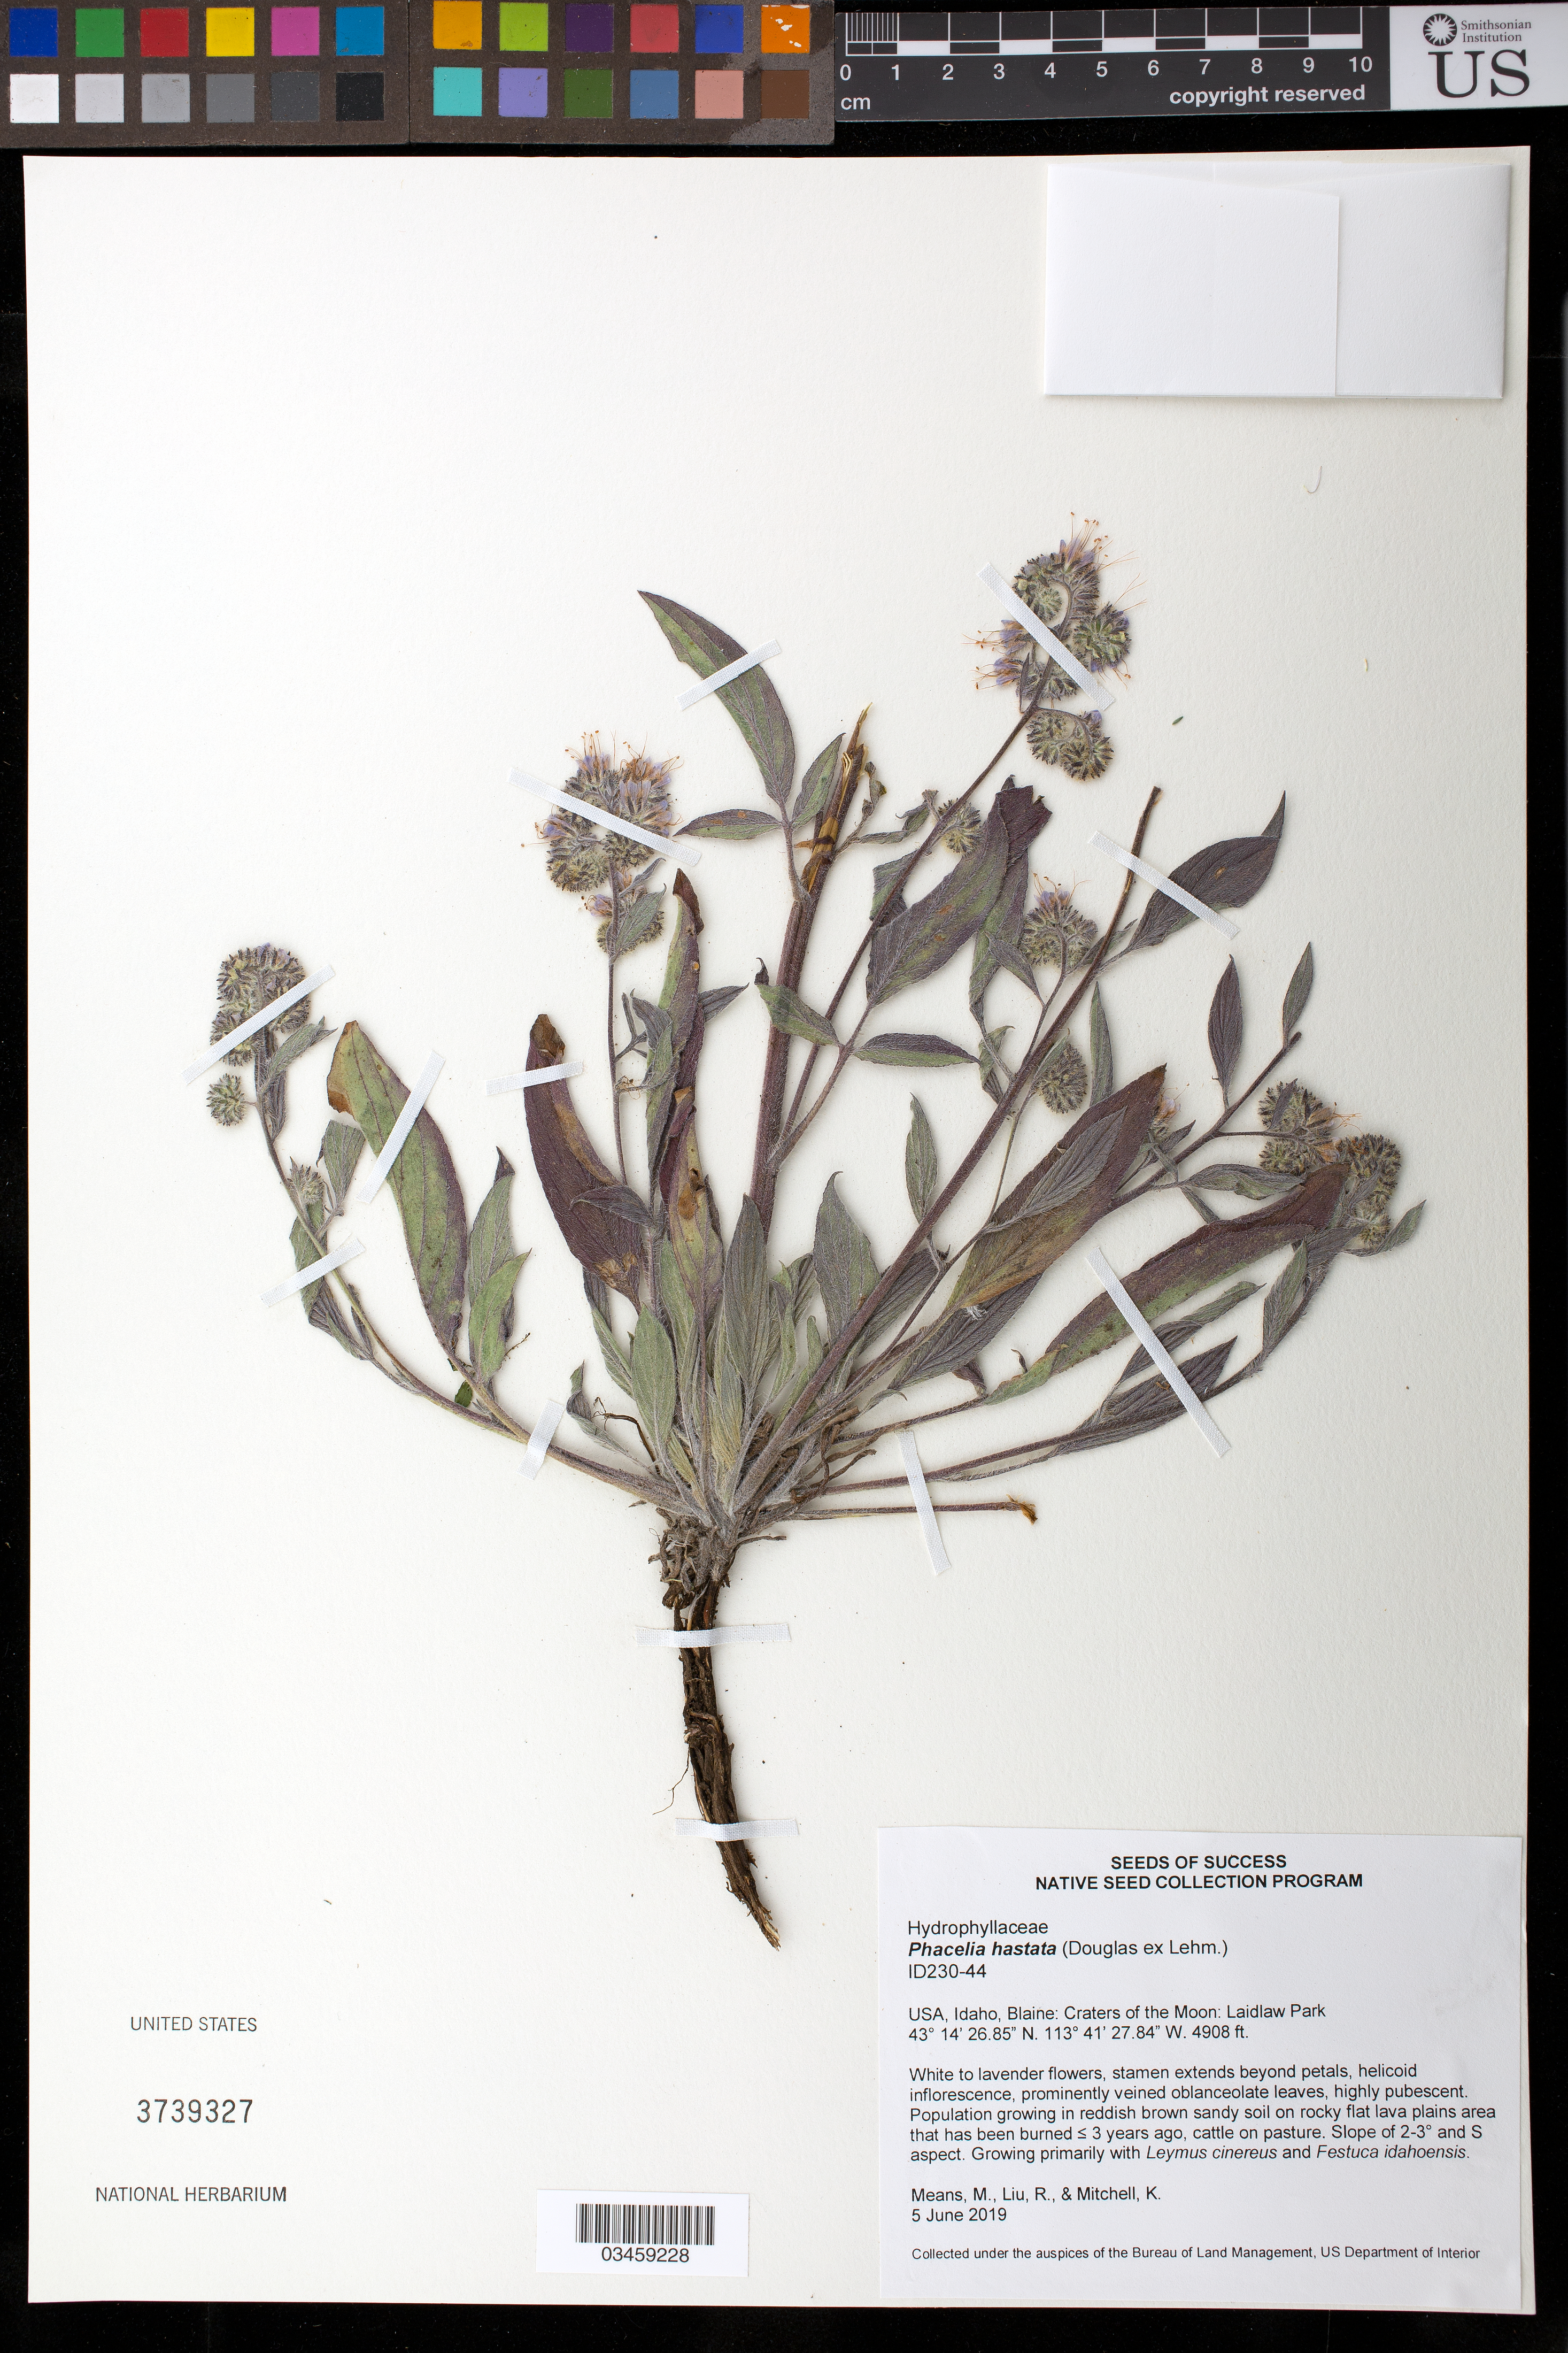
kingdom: Plantae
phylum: Tracheophyta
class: Magnoliopsida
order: Boraginales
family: Hydrophyllaceae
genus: Phacelia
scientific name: Phacelia hastata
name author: Douglas ex Lehm.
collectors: M. Means, M. Liu & K. Mitchell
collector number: ID230-44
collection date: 2019-06-05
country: United States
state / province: Idaho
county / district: Blaine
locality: Craters of the Moon, Laidlaw Park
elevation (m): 1496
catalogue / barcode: US 3739327